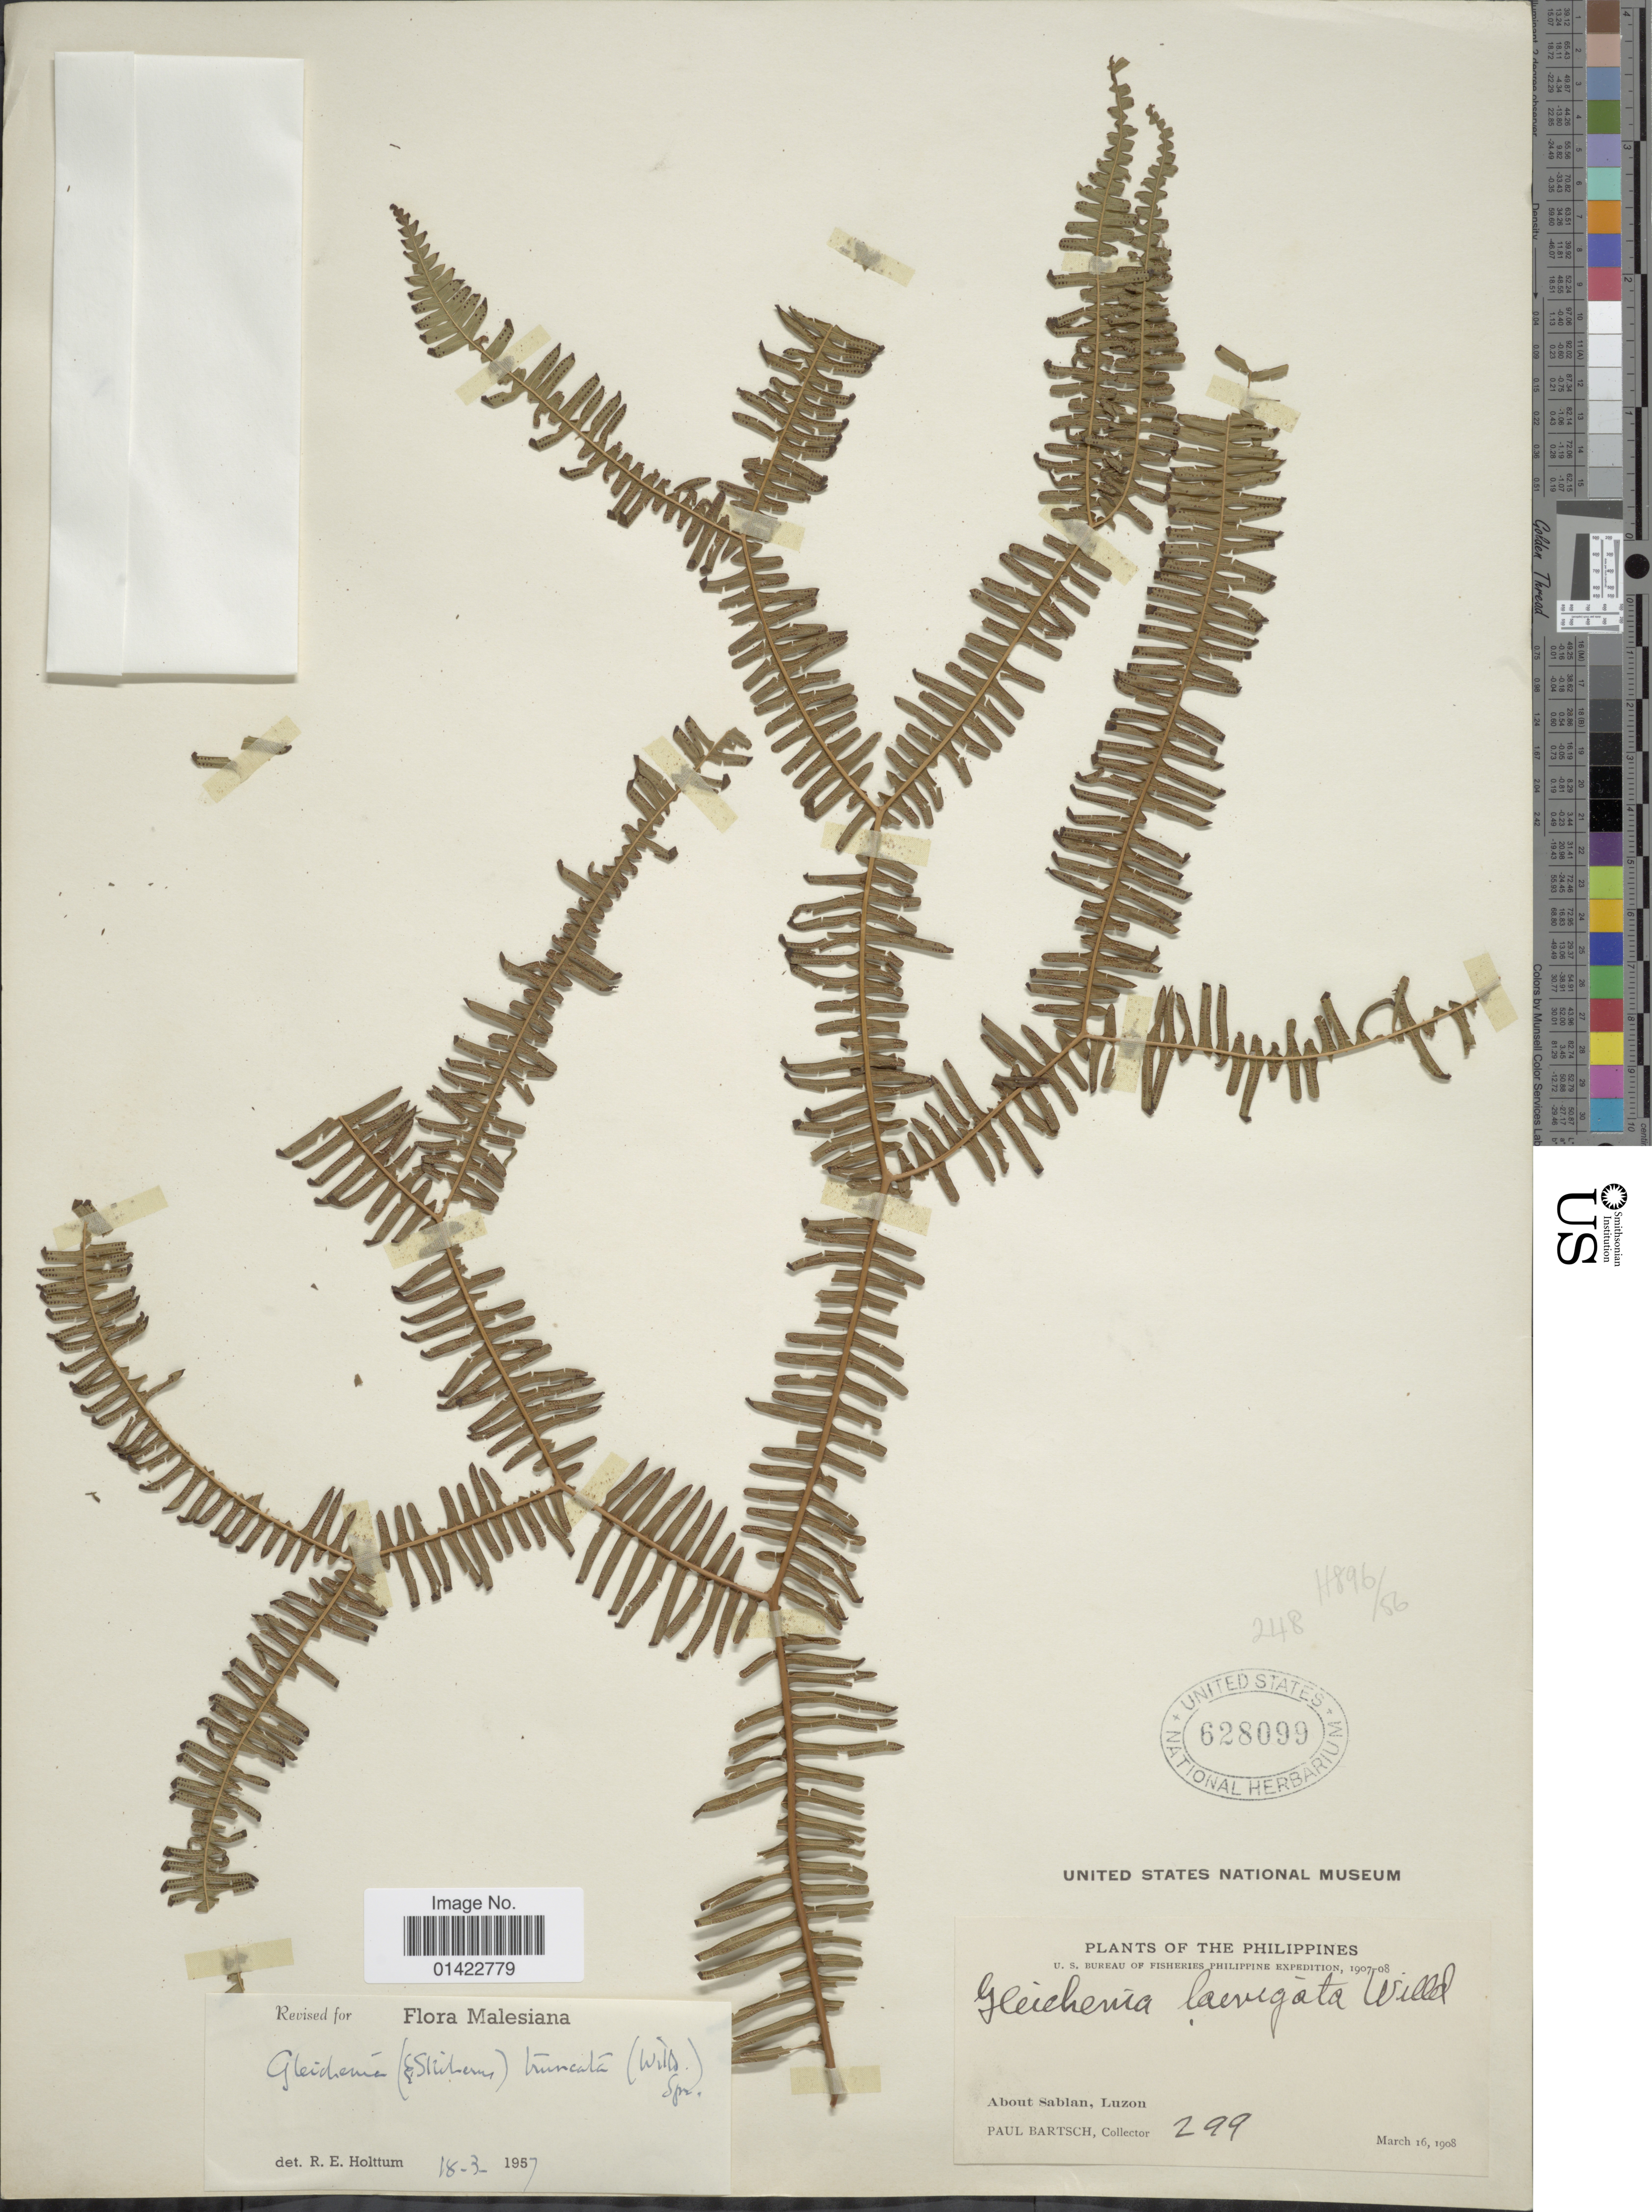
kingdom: Plantae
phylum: Tracheophyta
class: Polypodiopsida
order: Gleicheniales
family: Gleicheniaceae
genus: Sticherus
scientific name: Sticherus truncatus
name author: (Willd.) Nakai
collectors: P. Bartsch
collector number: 299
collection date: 1908-03-16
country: Philippines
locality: About Sablan, Luzon.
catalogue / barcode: US 628099